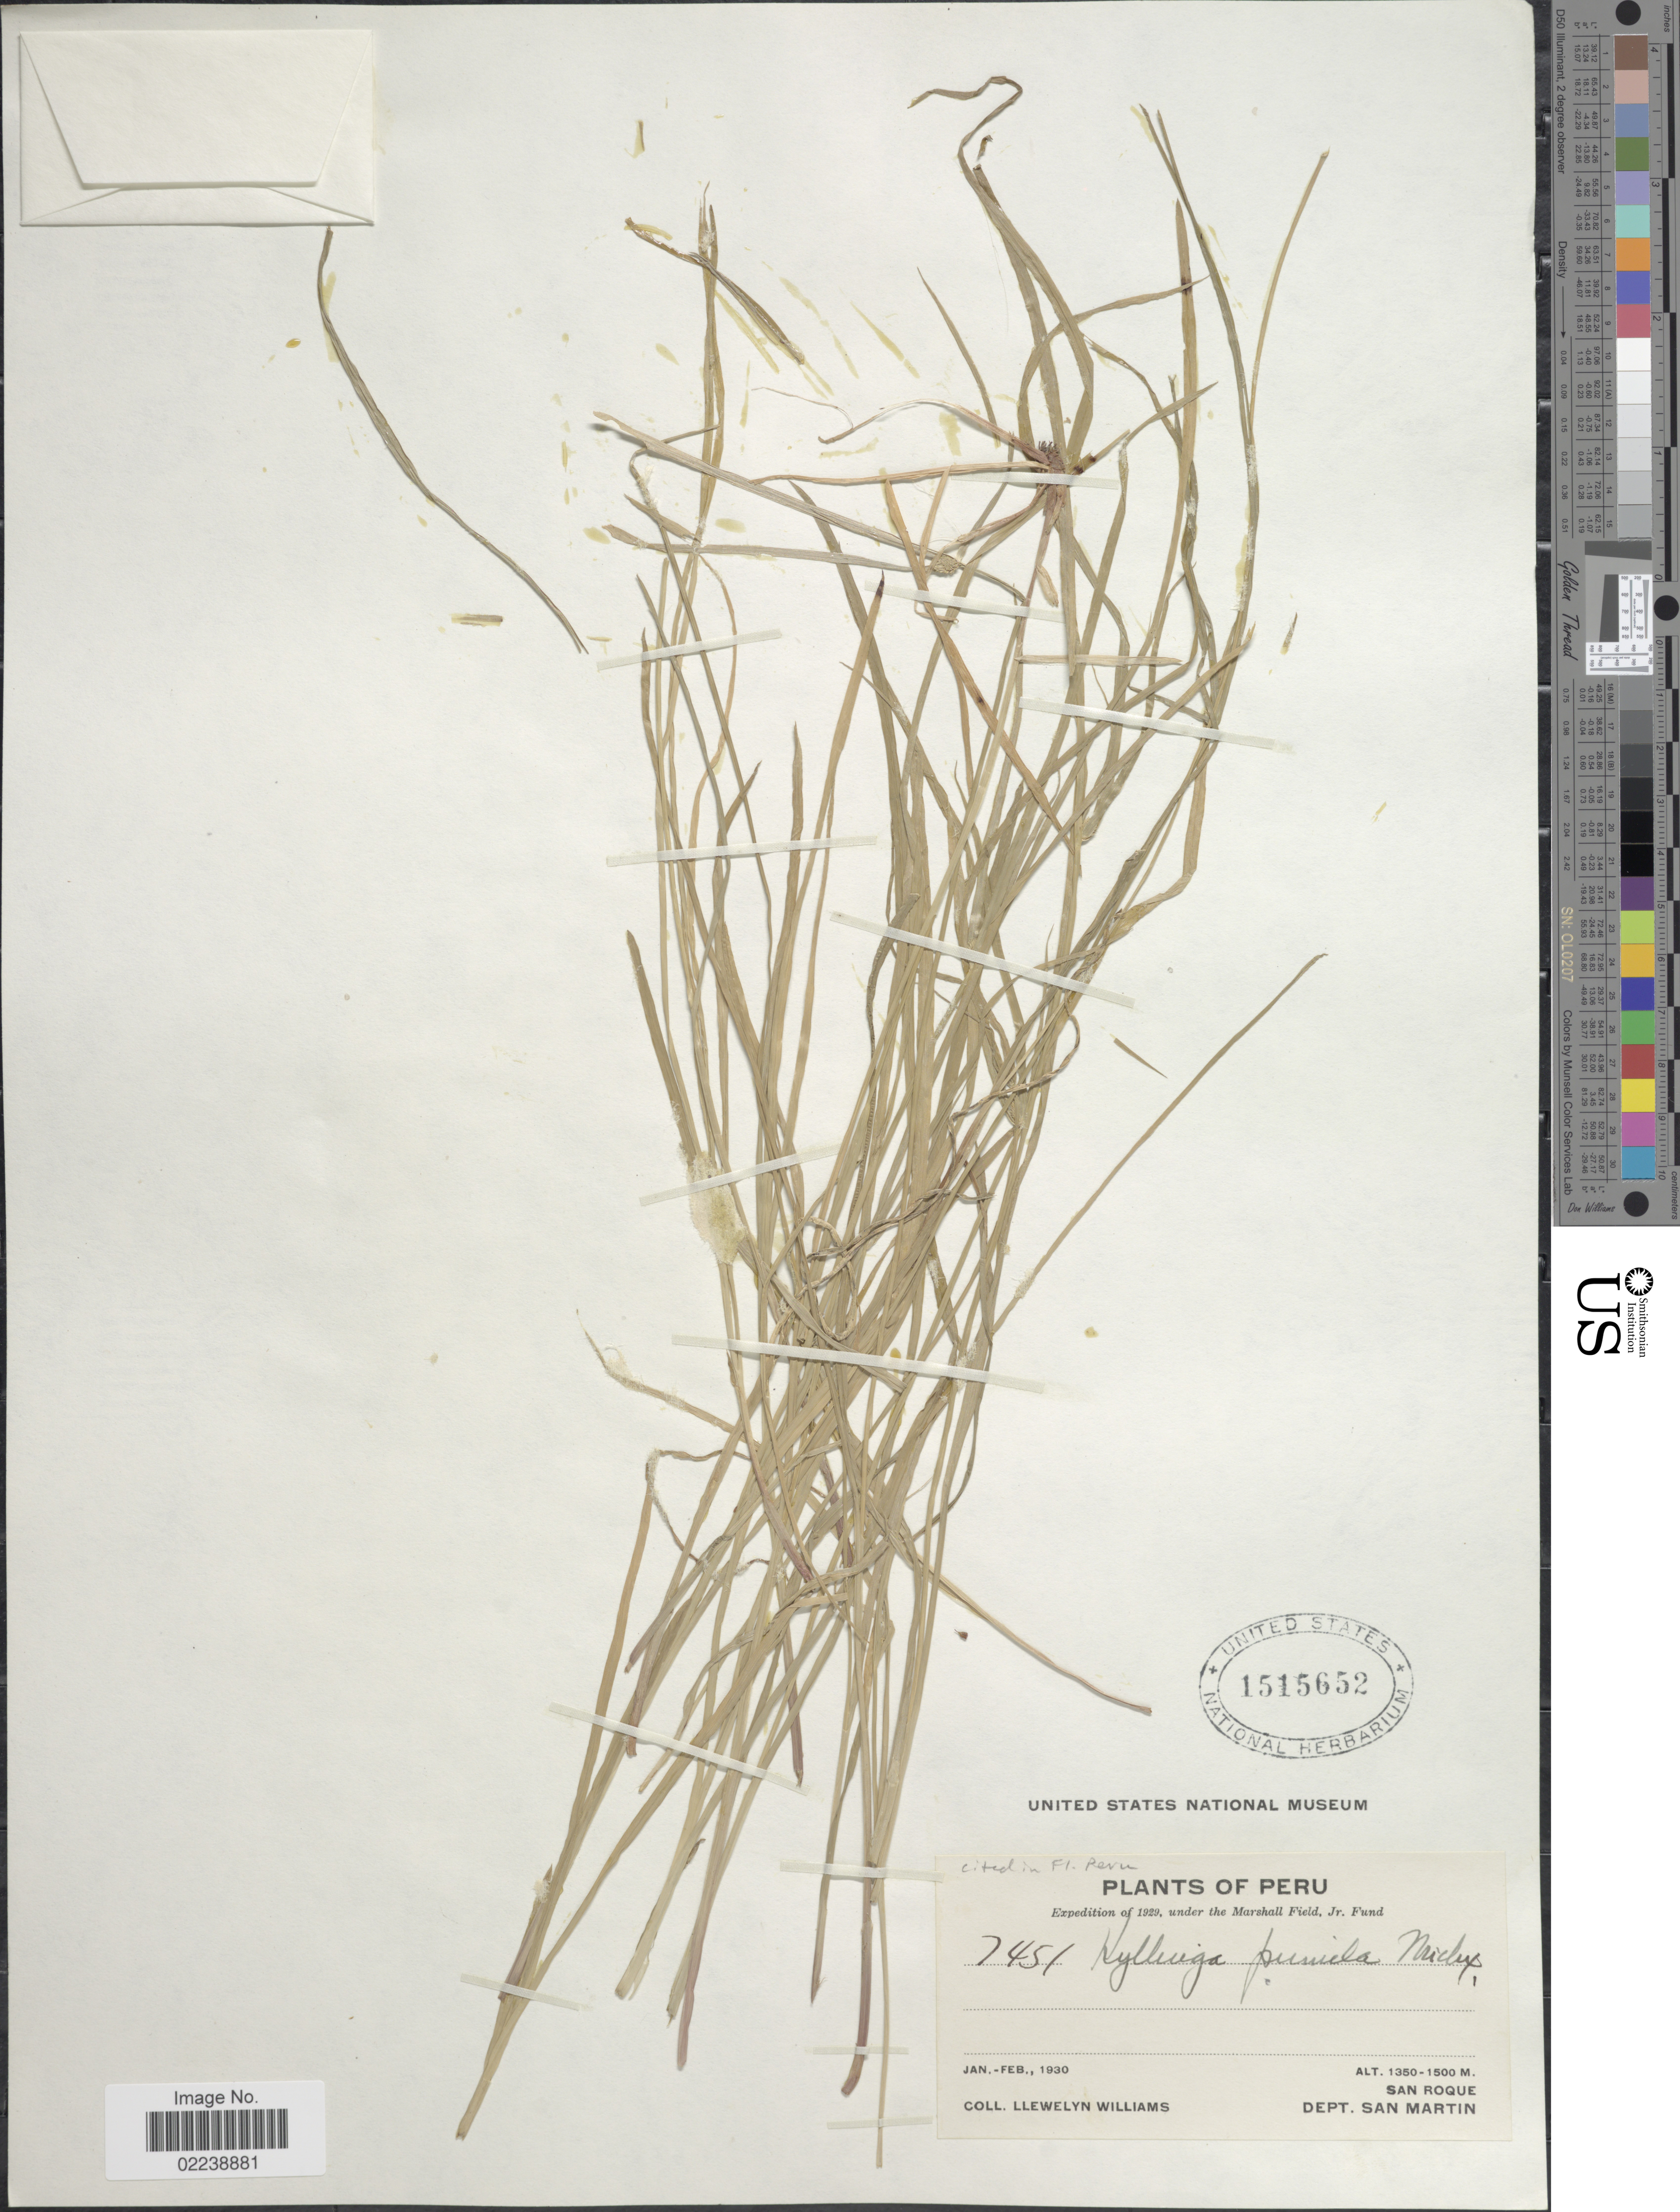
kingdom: Plantae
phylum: Tracheophyta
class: Liliopsida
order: Poales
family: Cyperaceae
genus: Cyperus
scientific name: Cyperus hortensis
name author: (Salzm. ex Steud.) Dorr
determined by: Strong, M. T., (US), Smithsonian Institution - National Museum of Natural History (UNITED STATES)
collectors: Ll. Williams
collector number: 7451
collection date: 1930-01/1930-02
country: Peru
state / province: San Martín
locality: San Roque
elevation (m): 1350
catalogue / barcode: US 1515652